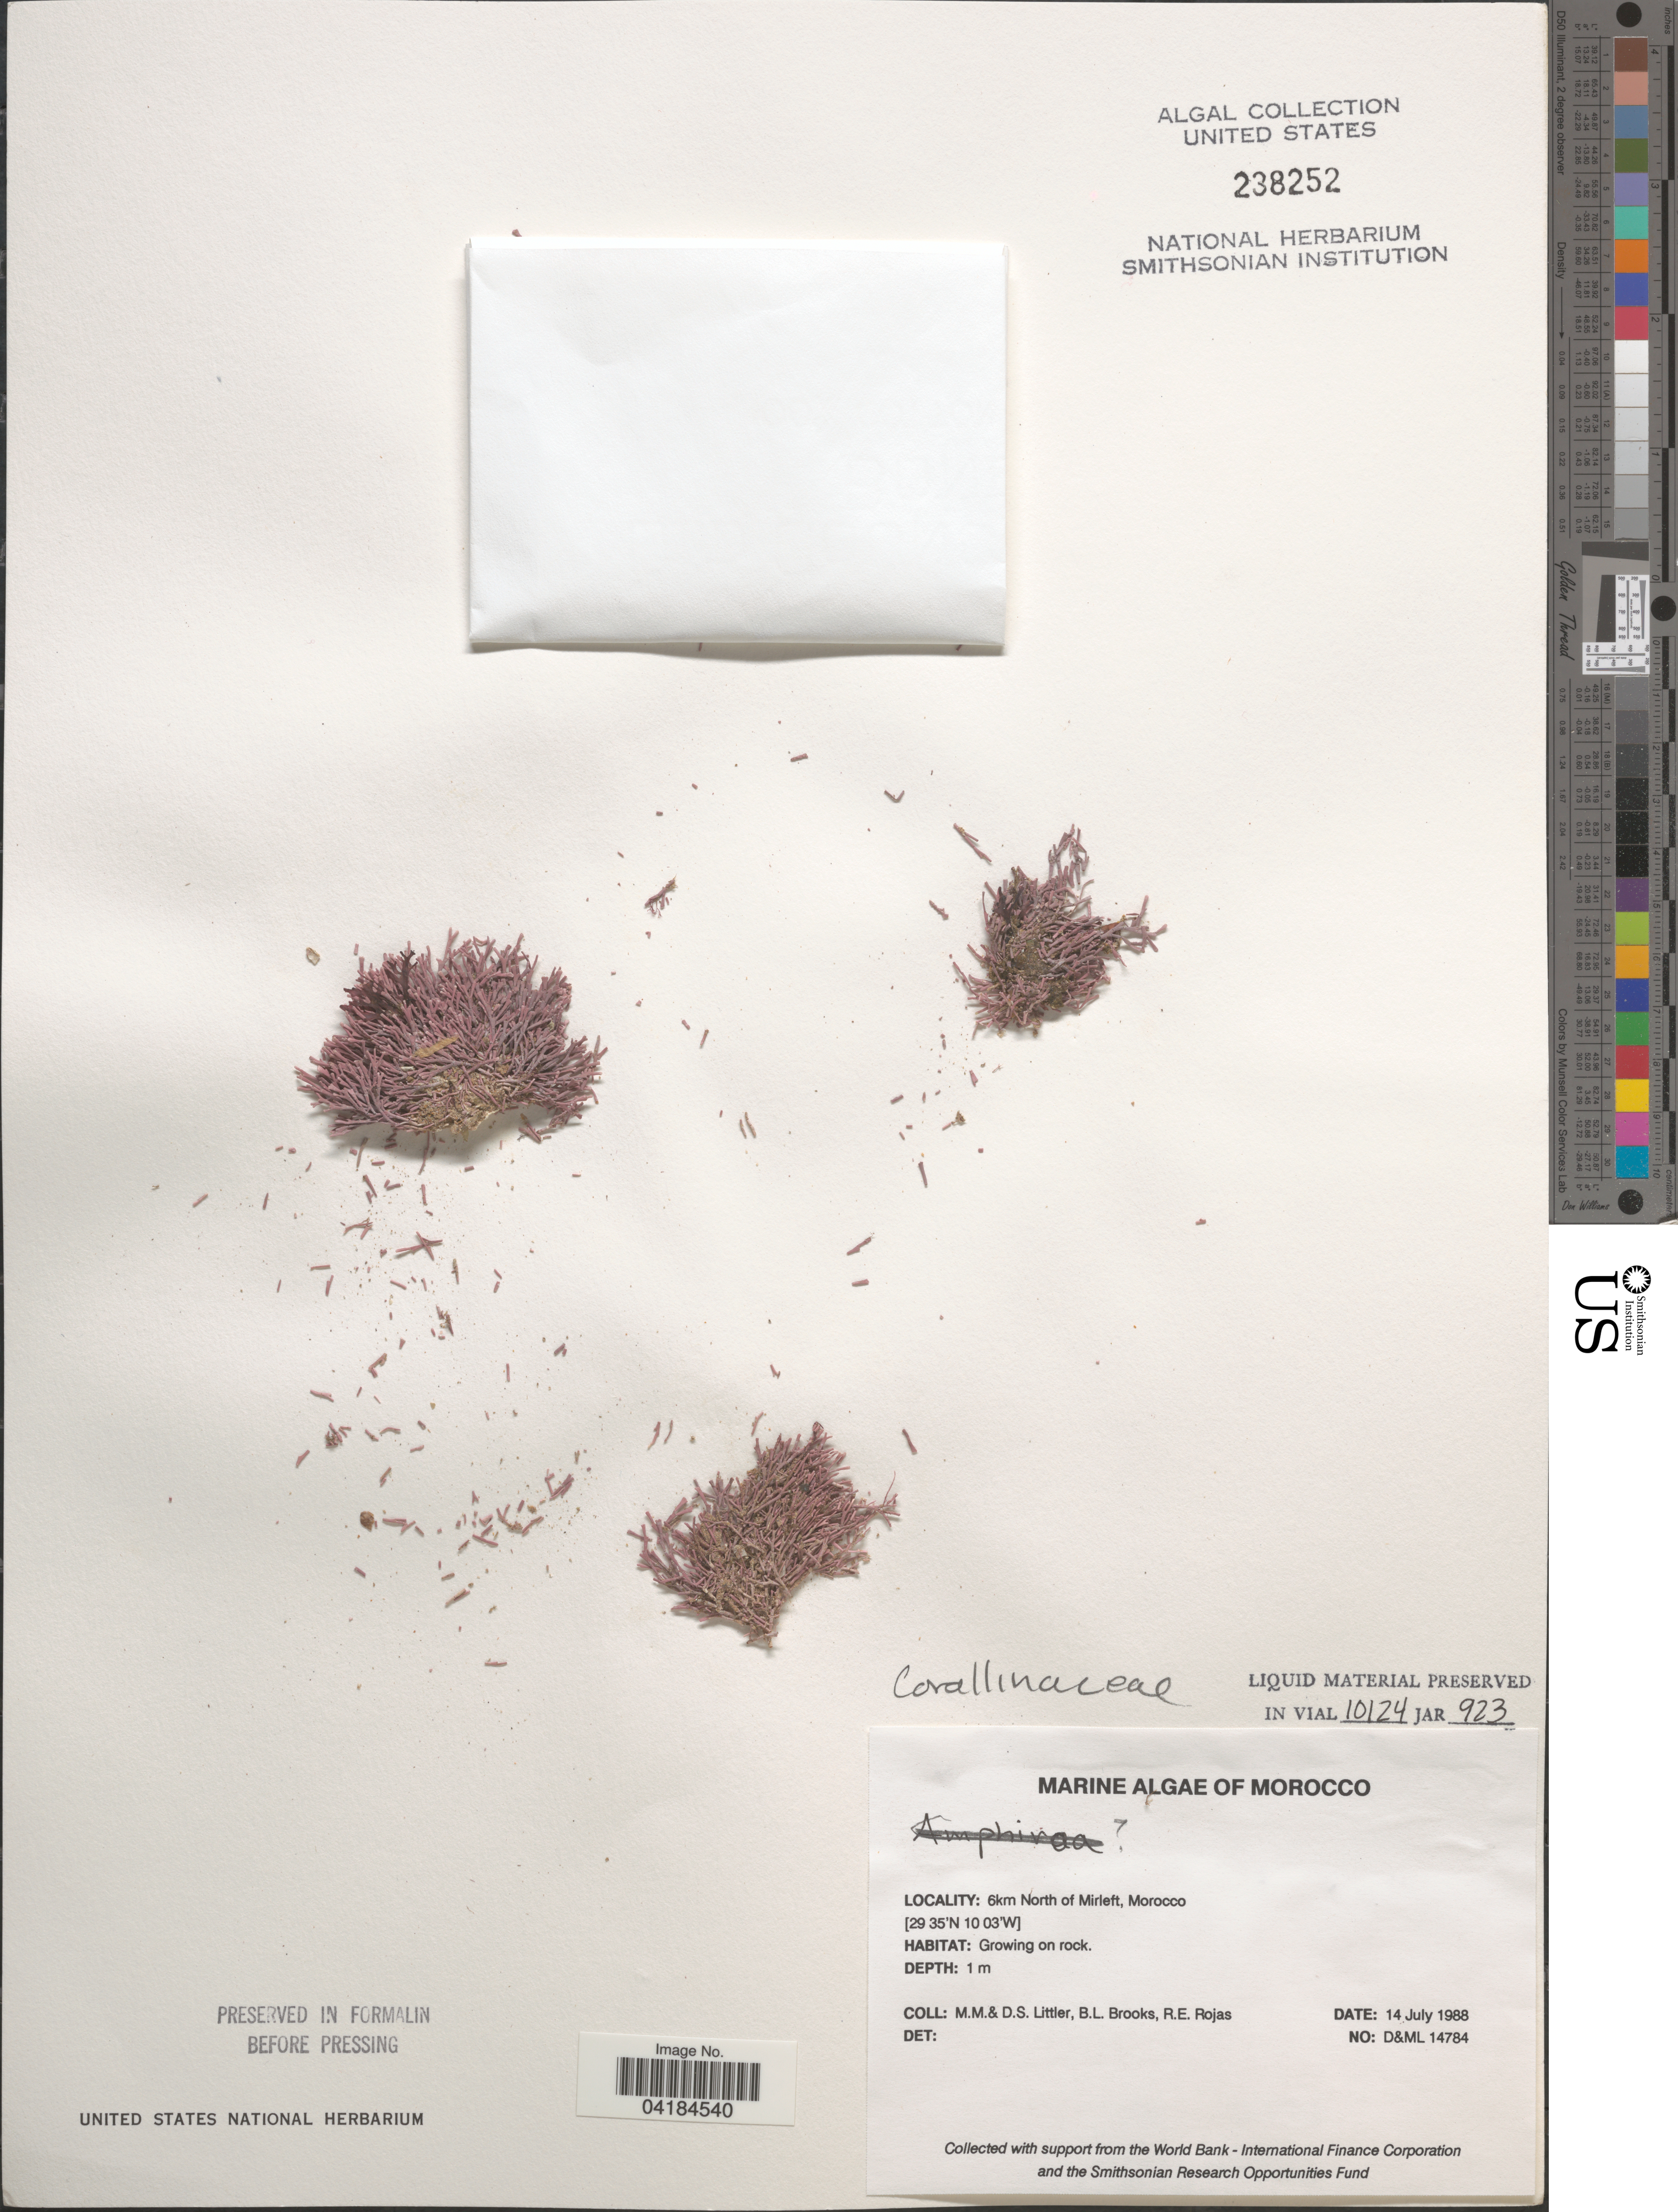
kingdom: Plantae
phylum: Rhodophyta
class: Florideophyceae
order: Corallinales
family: Corallinaceae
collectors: D. S. Littler, B. Brooks & R. Rojas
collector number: D&ML14784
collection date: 1988-07-14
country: Morocco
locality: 6km North of Mirleft.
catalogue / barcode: US 238252